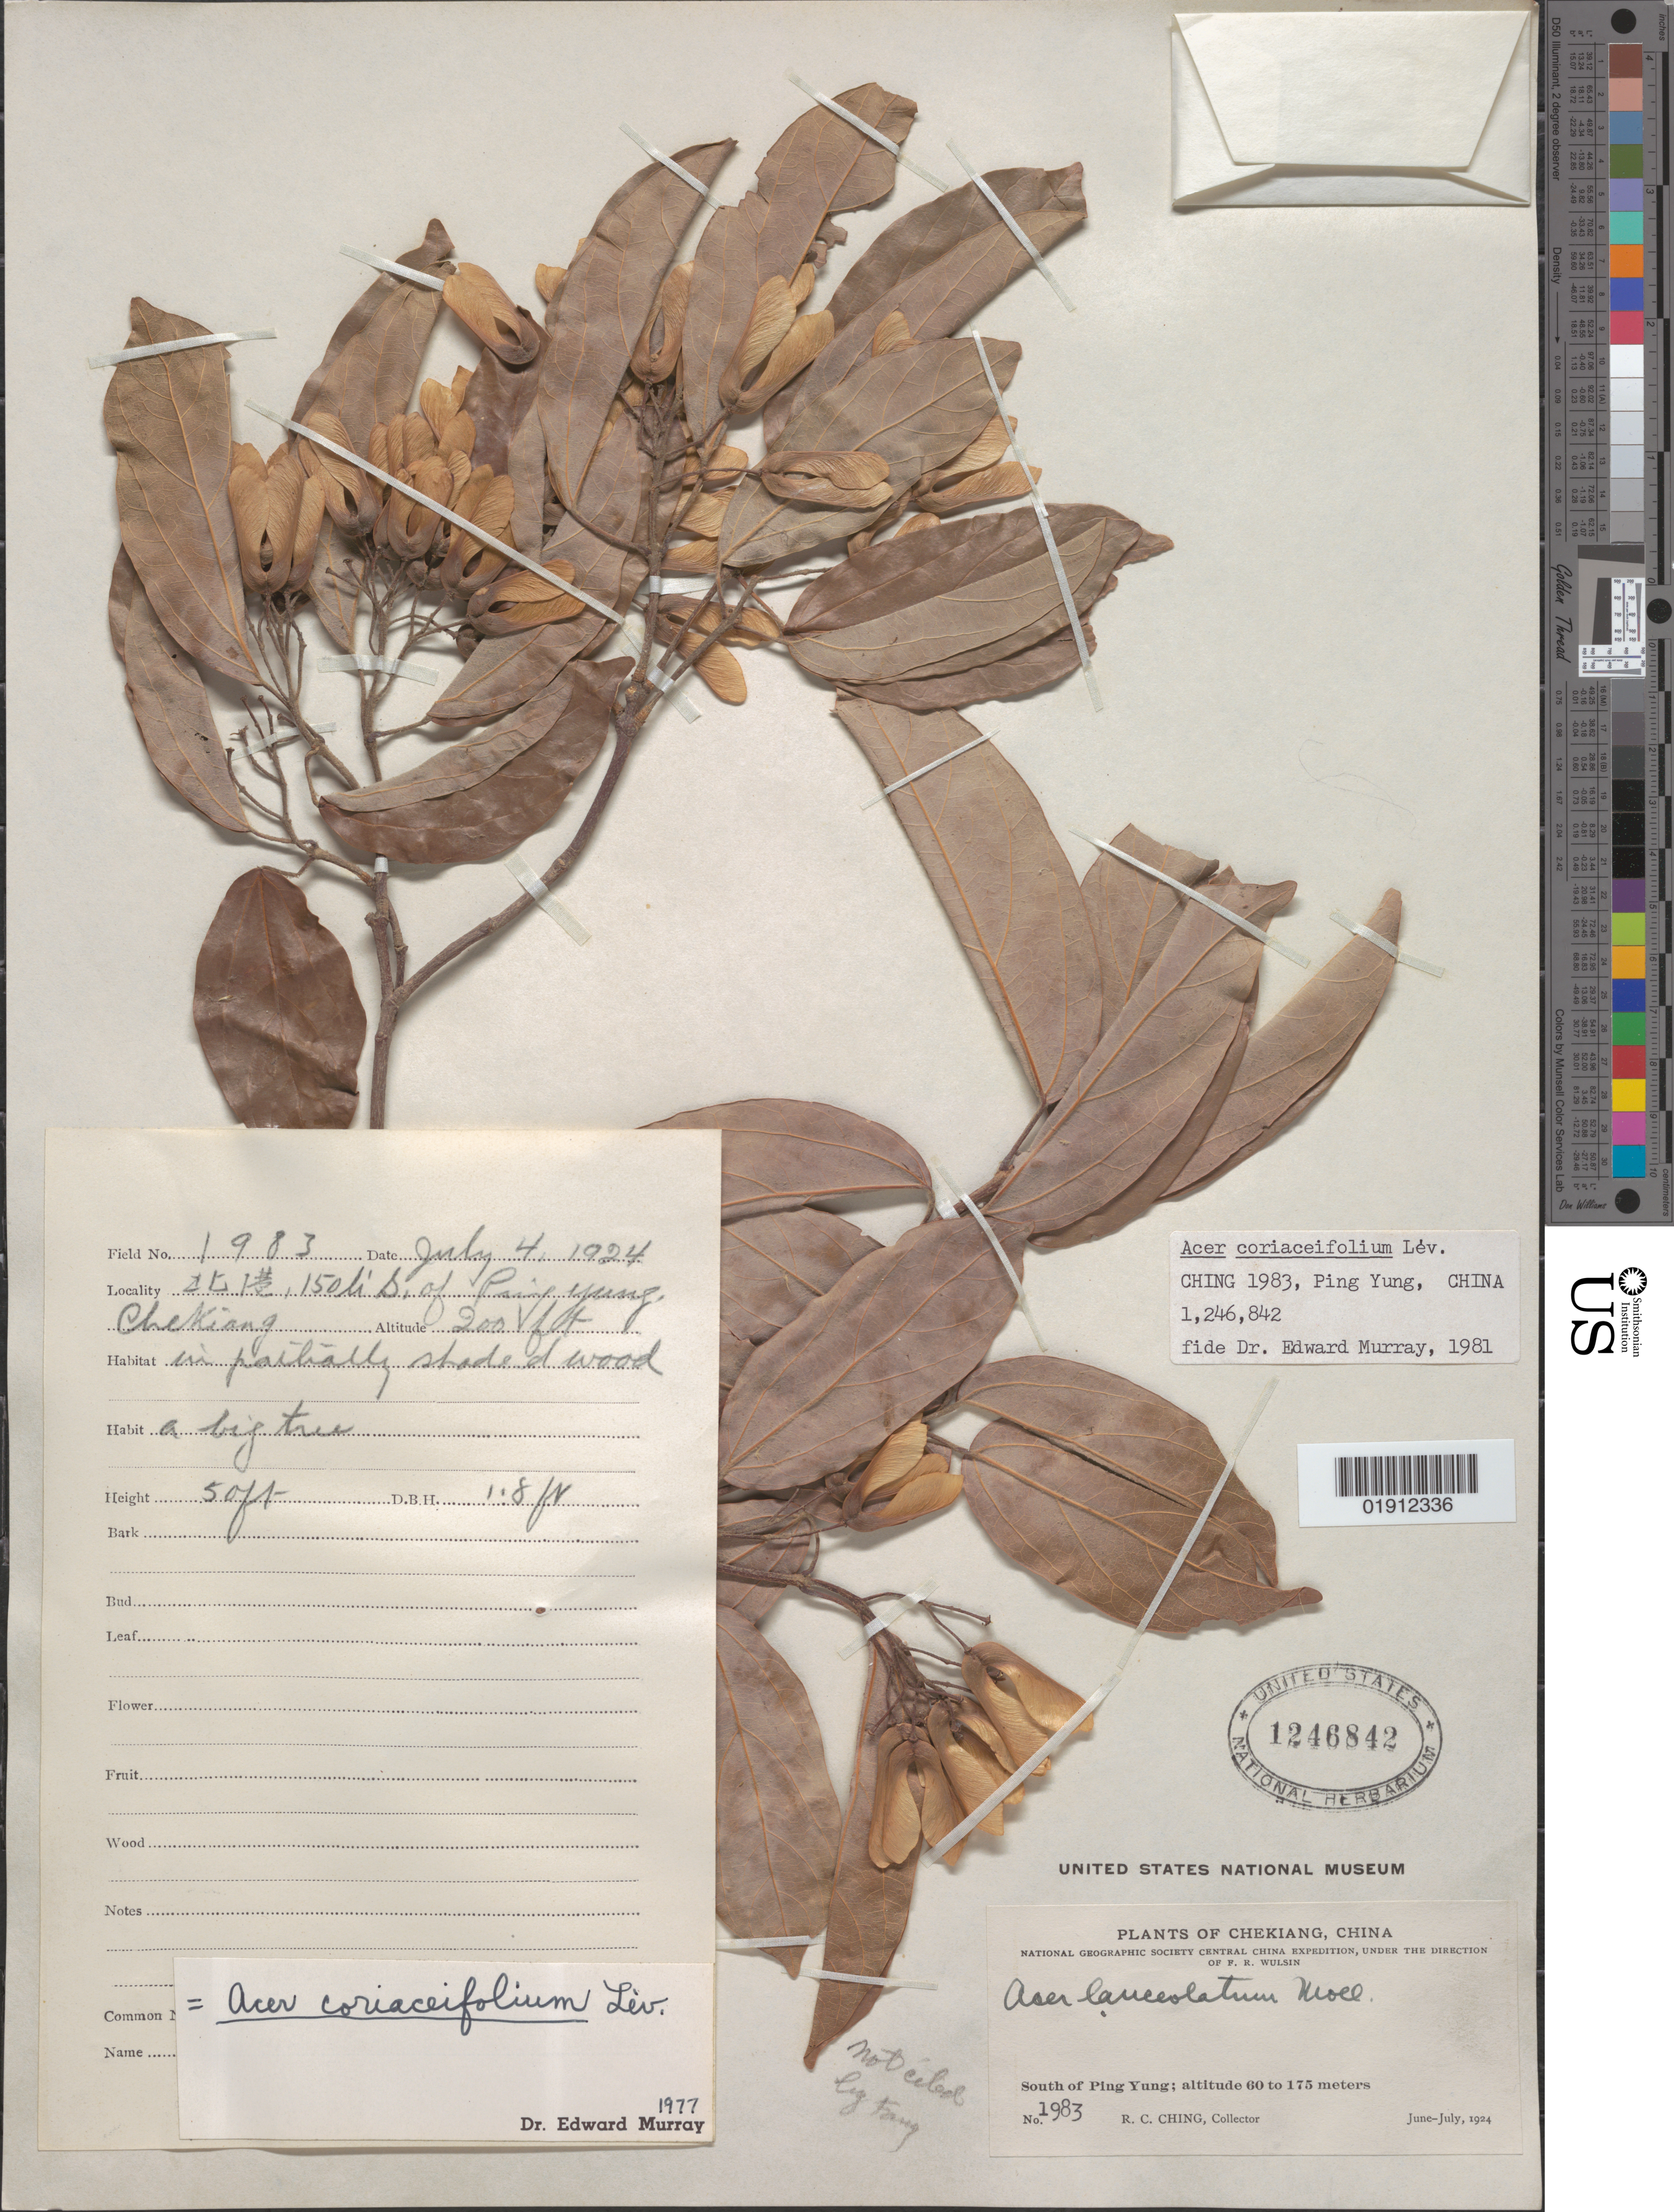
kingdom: Plantae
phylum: Tracheophyta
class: Magnoliopsida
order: Sapindales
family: Sapindaceae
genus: Acer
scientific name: Acer coriaceifolium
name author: H. Lév.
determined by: Murray, Edward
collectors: R. C. Ching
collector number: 1983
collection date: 1924-07-04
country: China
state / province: Zhejiang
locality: Chekiang [Zhejiang], S of Ping Yung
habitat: In partially shaded wood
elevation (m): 61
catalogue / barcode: US 1246842